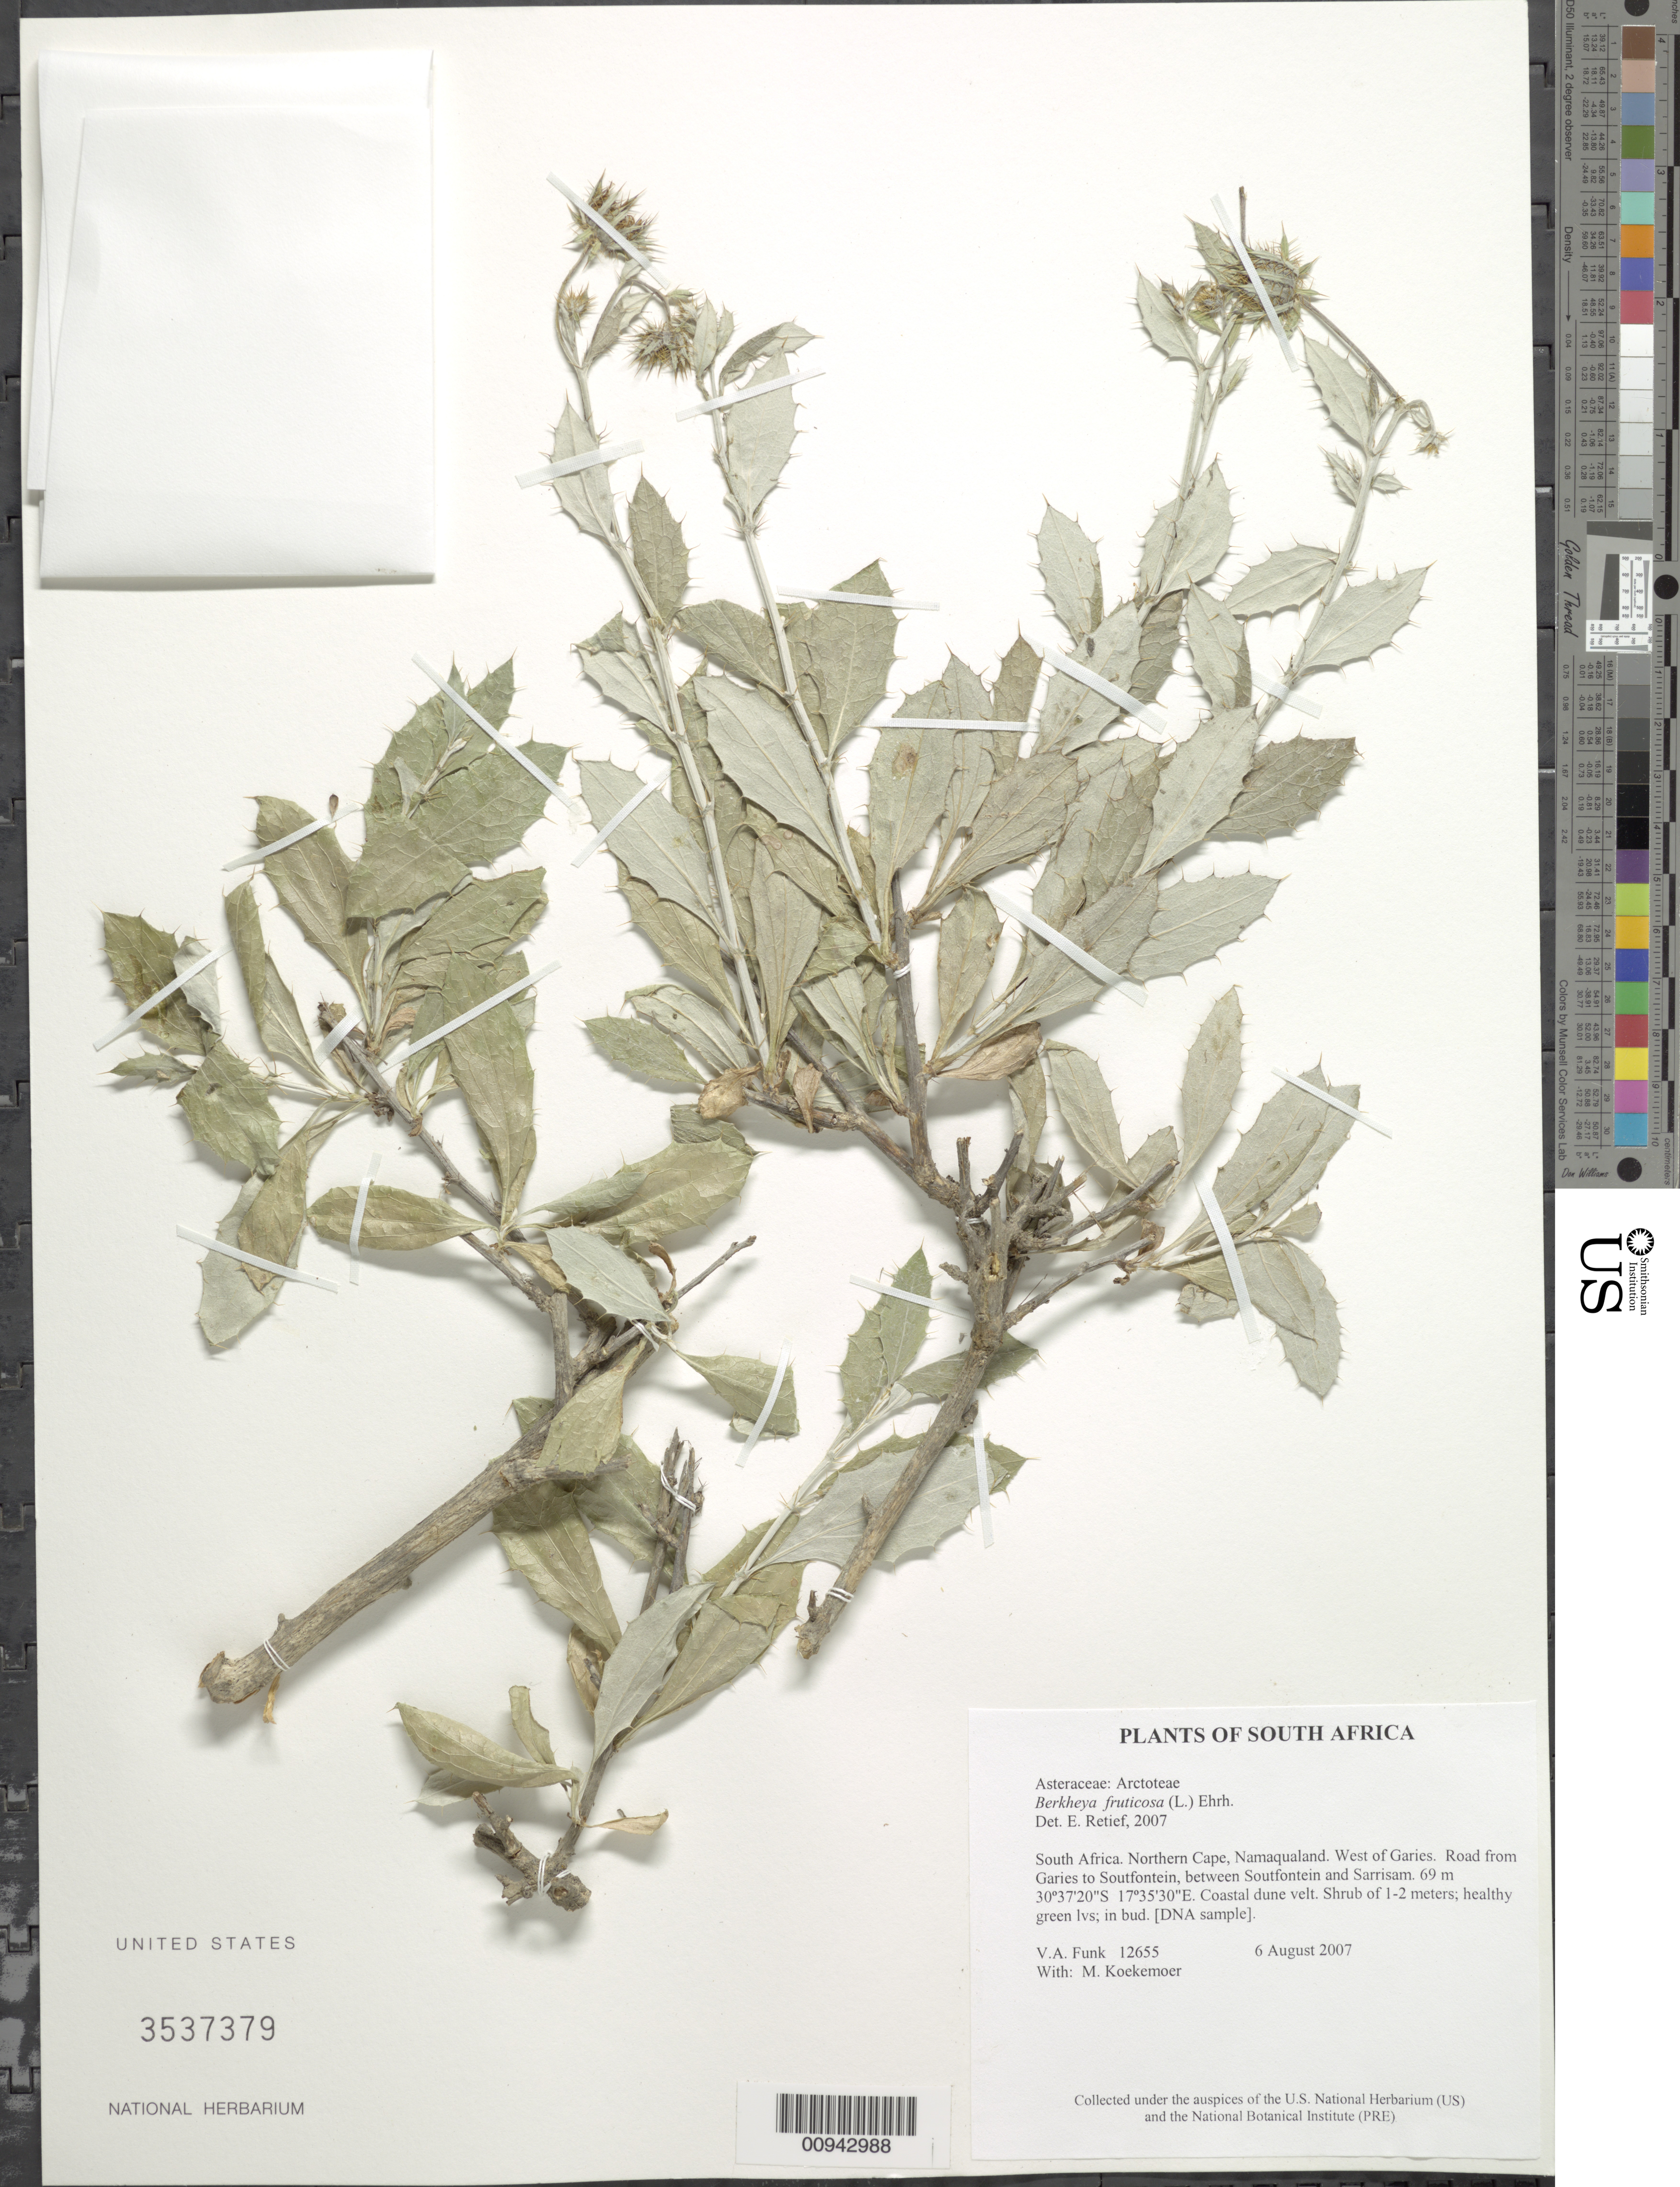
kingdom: Plantae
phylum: Tracheophyta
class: Magnoliopsida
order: Asterales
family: Asteraceae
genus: Berkheya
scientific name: Berkheya fruticosa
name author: (L.) Ehrh.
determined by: Retief, E.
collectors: V. Funk & M. Koekemoer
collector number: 12655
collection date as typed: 6 August 2007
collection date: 2007-08-06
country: South Africa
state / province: Northern Cape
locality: West of Garies. Road from Garies to Soutfontein, between Soutfontein and Sarrisam. Namaqualand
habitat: Coastal dune velt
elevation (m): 69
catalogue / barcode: US 3537379